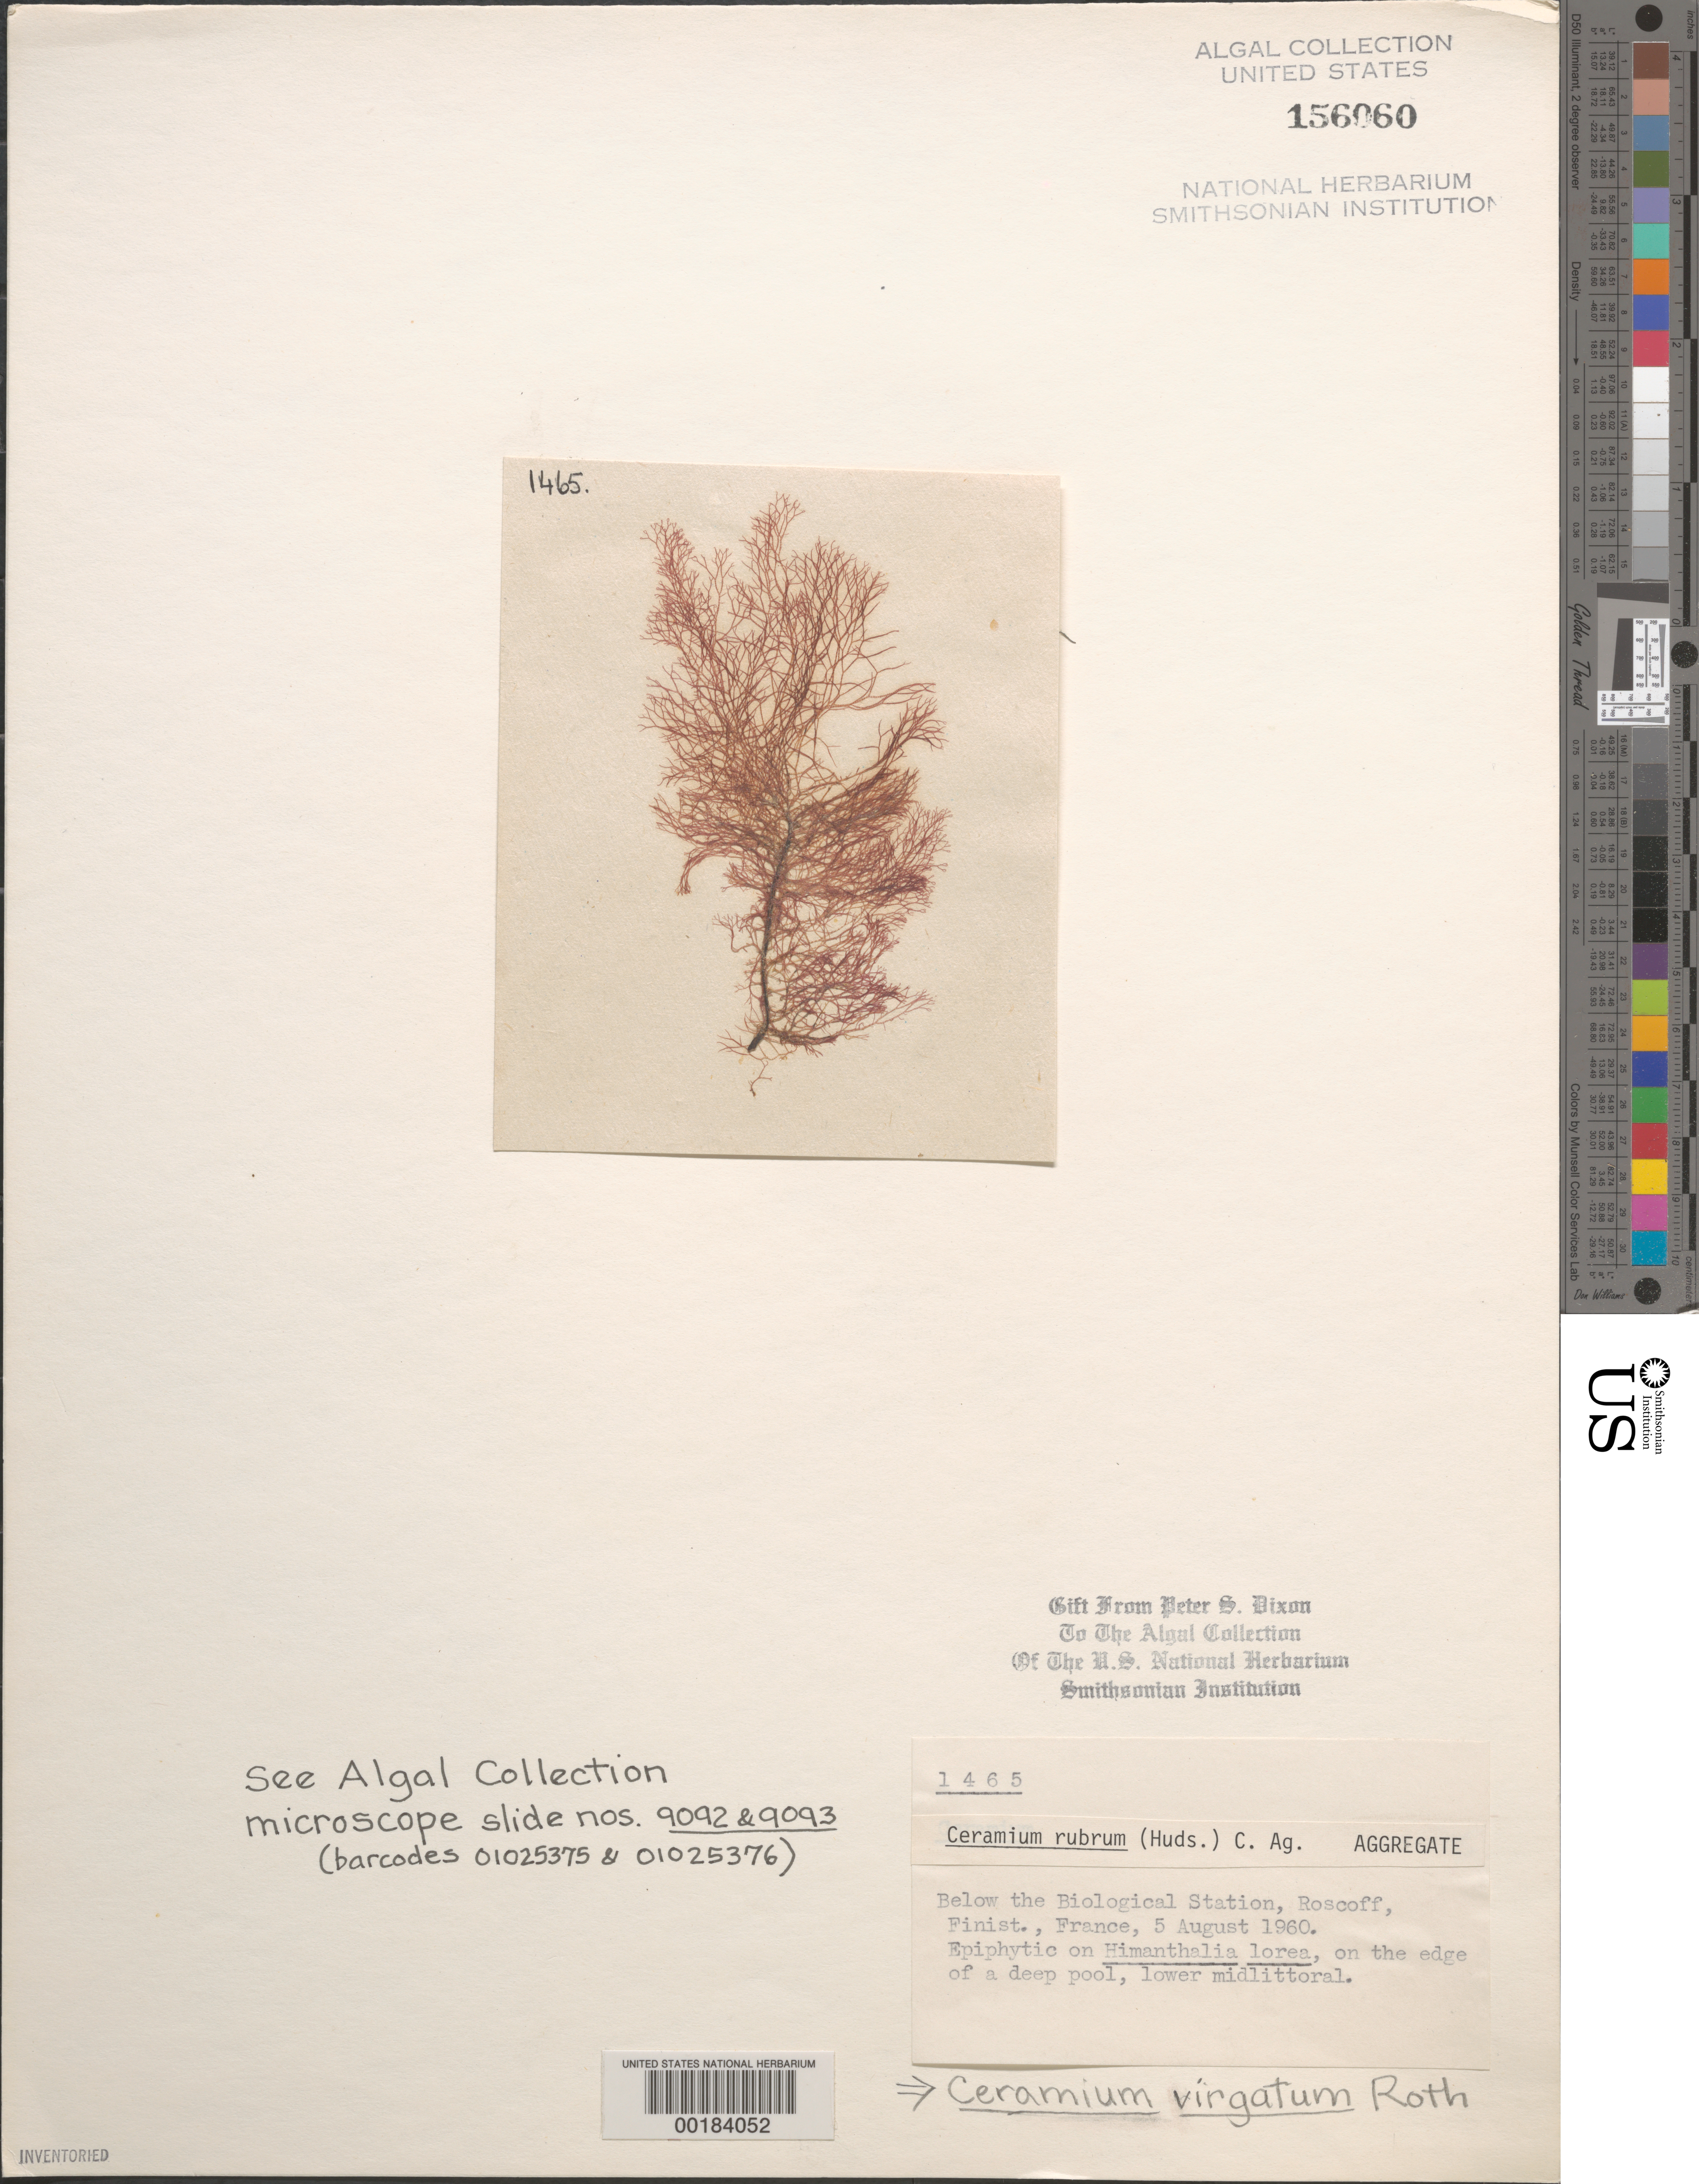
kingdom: Plantae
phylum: Rhodophyta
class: Florideophyceae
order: Ceramiales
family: Ceramiaceae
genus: Ceramium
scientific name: Ceramium rubrum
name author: C. Agardh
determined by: Dixon, P. S.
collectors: P. S. Dixon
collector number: PSD 1465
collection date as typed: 05 Aug 1960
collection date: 1960-08-05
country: France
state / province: Bretagne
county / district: Finistère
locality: Roscoff, below biological station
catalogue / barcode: US 156060